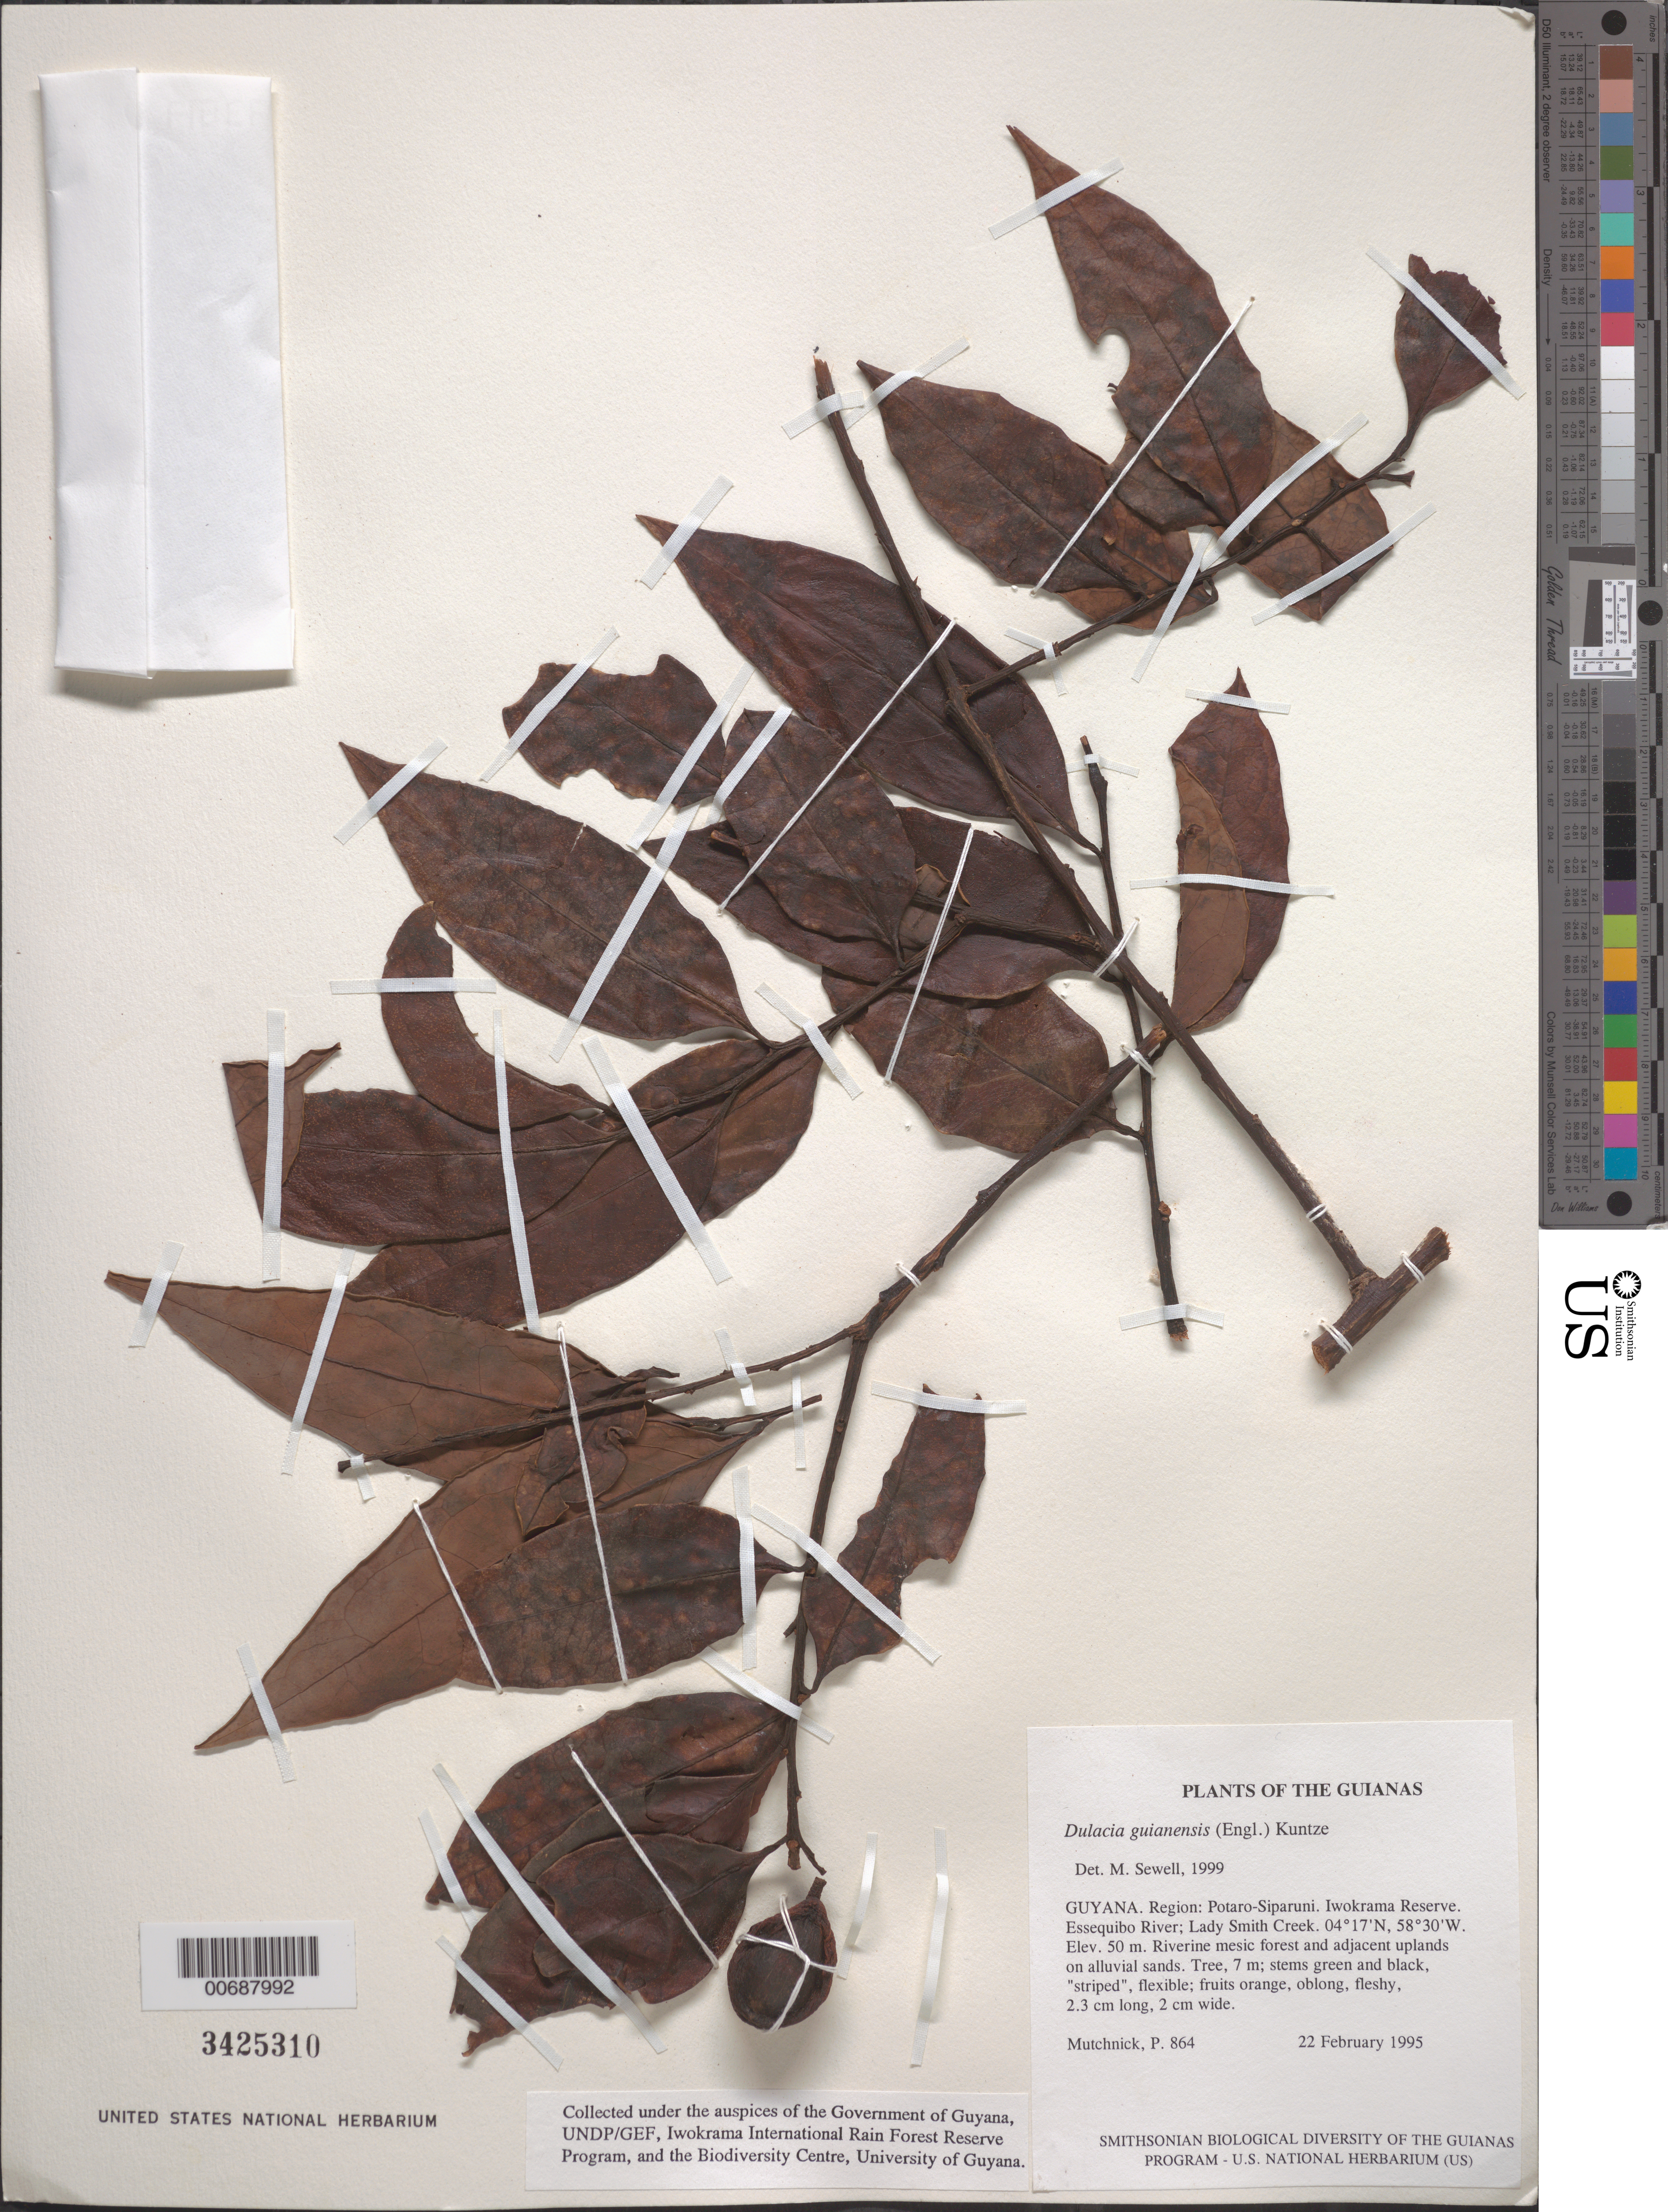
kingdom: Plantae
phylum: Tracheophyta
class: Magnoliopsida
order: Santalales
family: Olacaceae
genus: Dulacia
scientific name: Dulacia guianensis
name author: (Engl.) Kuntze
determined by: Sewell, M.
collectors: P. Mutchnick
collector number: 864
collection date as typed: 22 February 1995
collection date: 1995-02-22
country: Guyana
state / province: Potaro-Siparuni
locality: Iwokrama Reserve. Essequibo River; Lady Smith Creek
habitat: Riverine mesic forest and adjacent uplands on alluvial sands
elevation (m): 50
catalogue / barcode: US 3425310